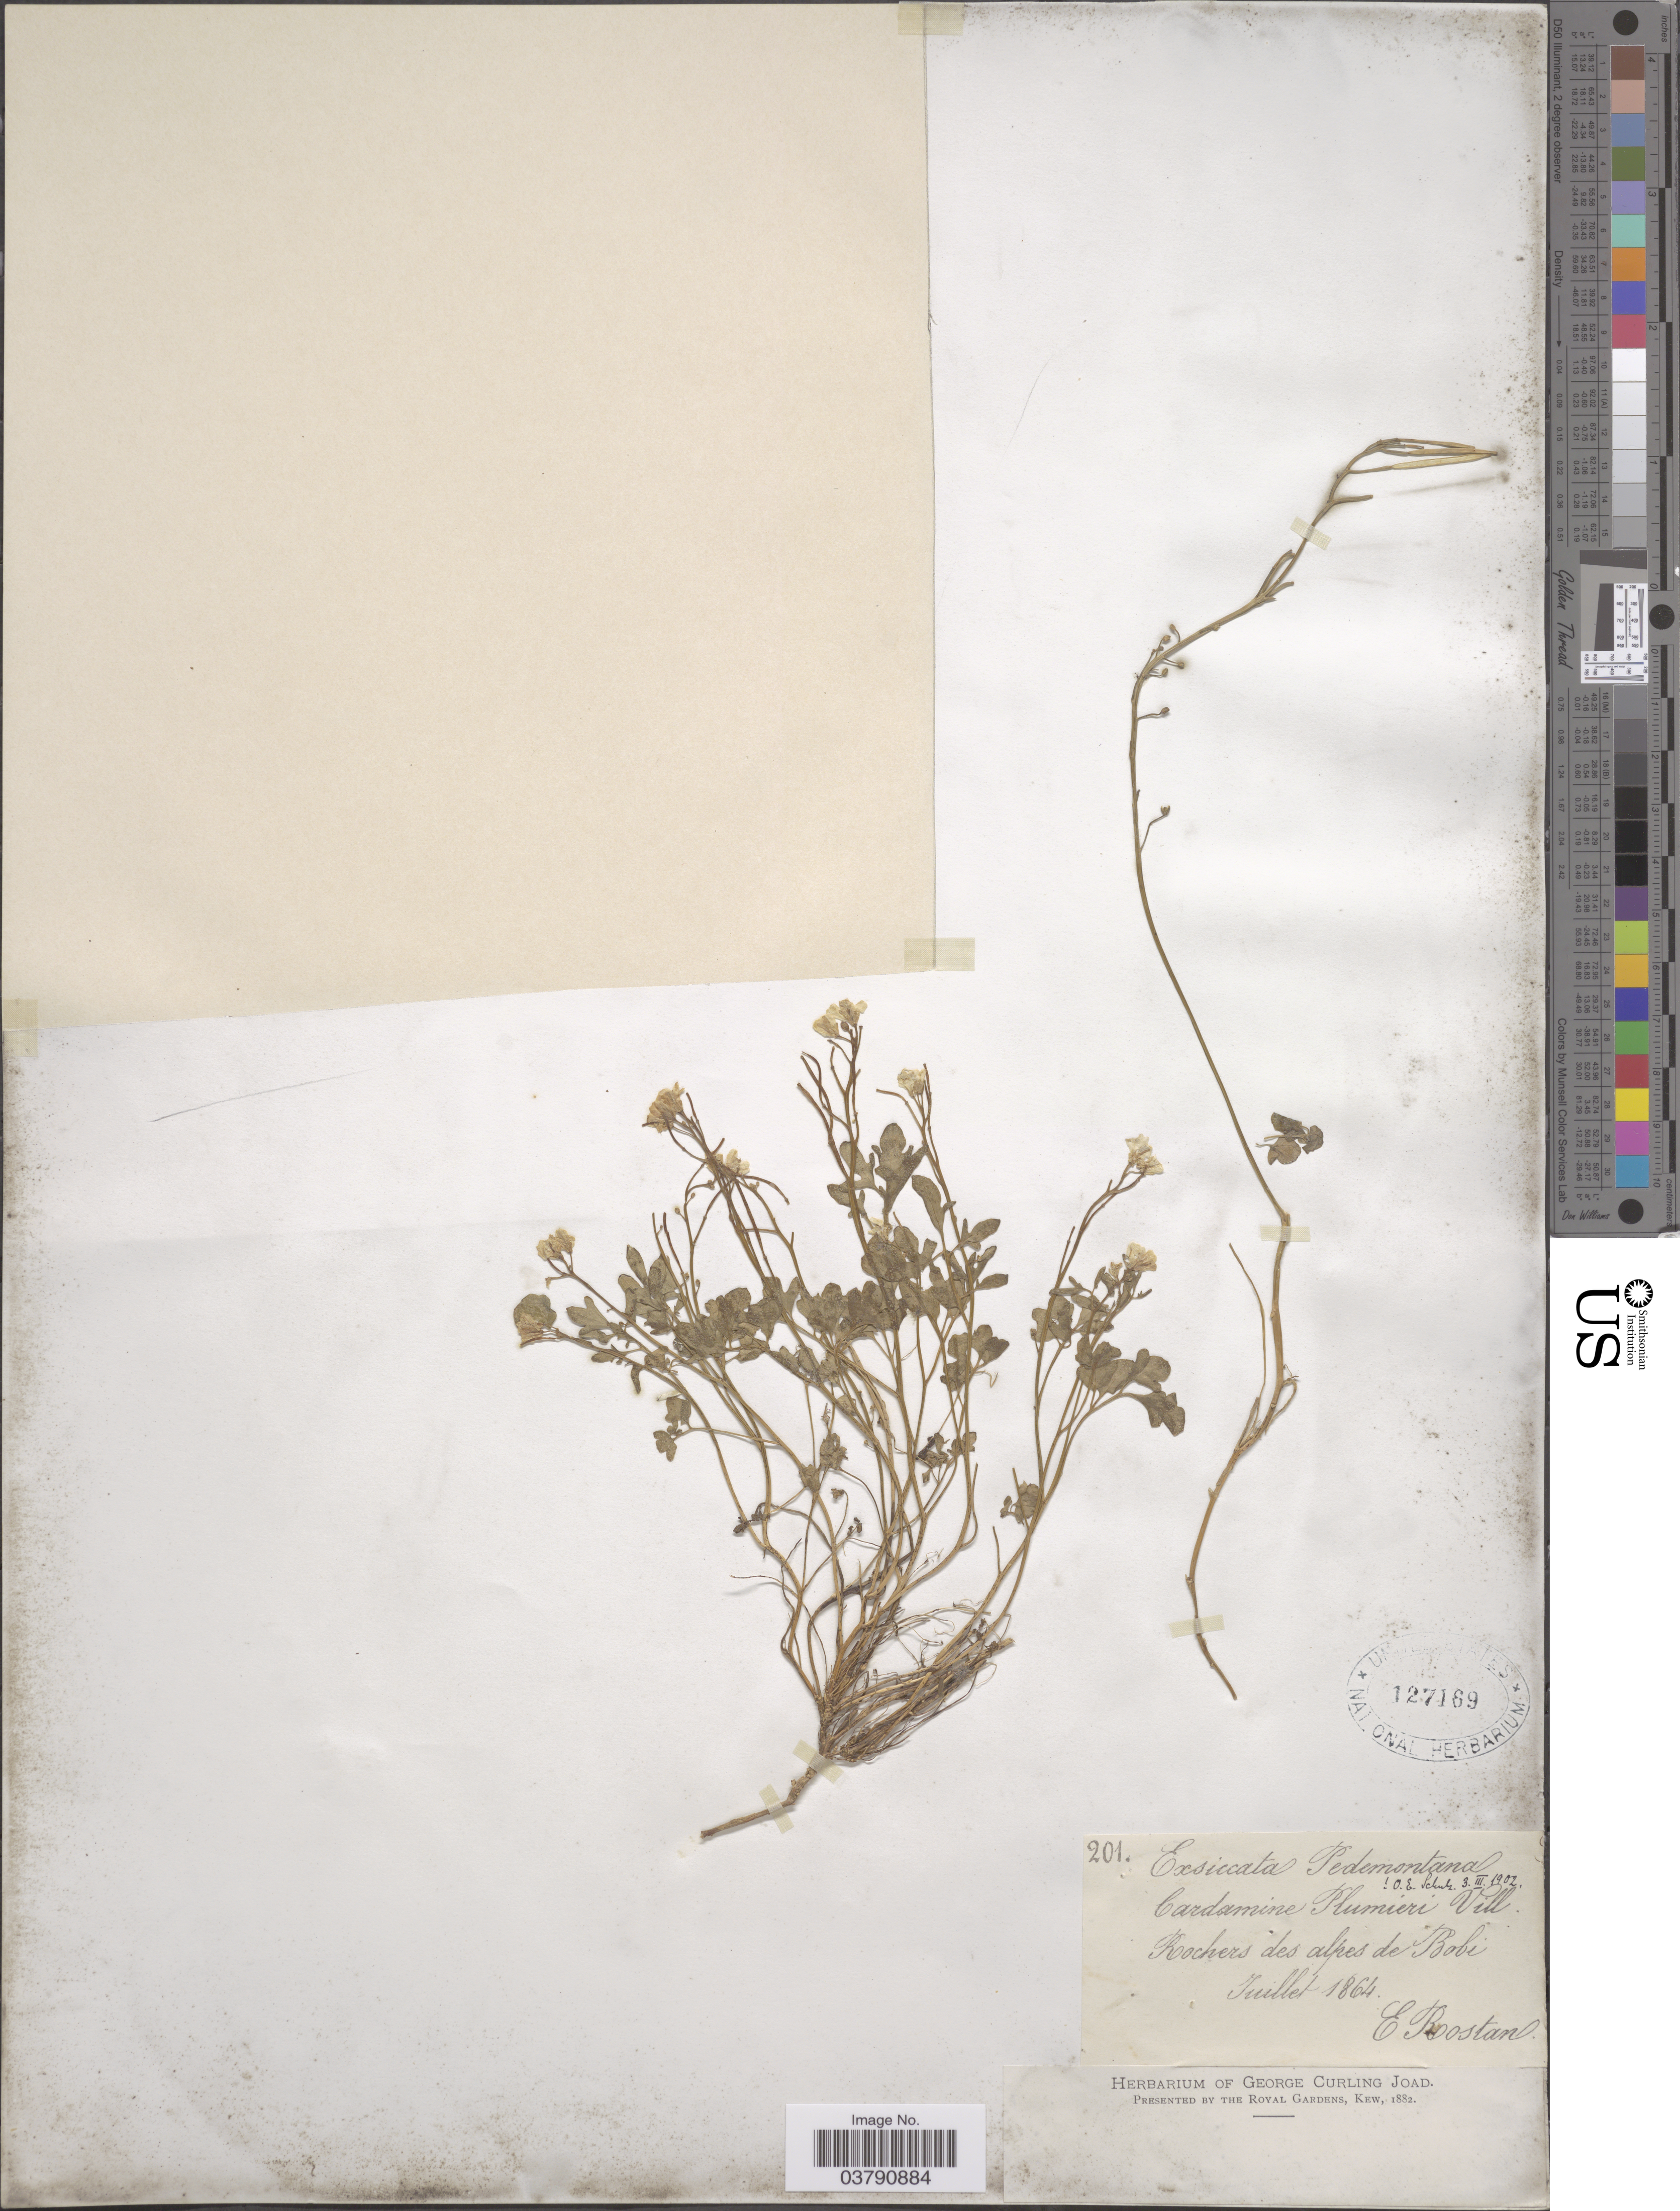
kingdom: Plantae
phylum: Tracheophyta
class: Magnoliopsida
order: Brassicales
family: Brassicaceae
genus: Cardamine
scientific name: Cardamine plumieri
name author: Vill.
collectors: E. Rostan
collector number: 201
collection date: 1864-07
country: Italy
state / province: Piedmont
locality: Pedemontana. Rochers des alpes de Bobi.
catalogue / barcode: US 127169